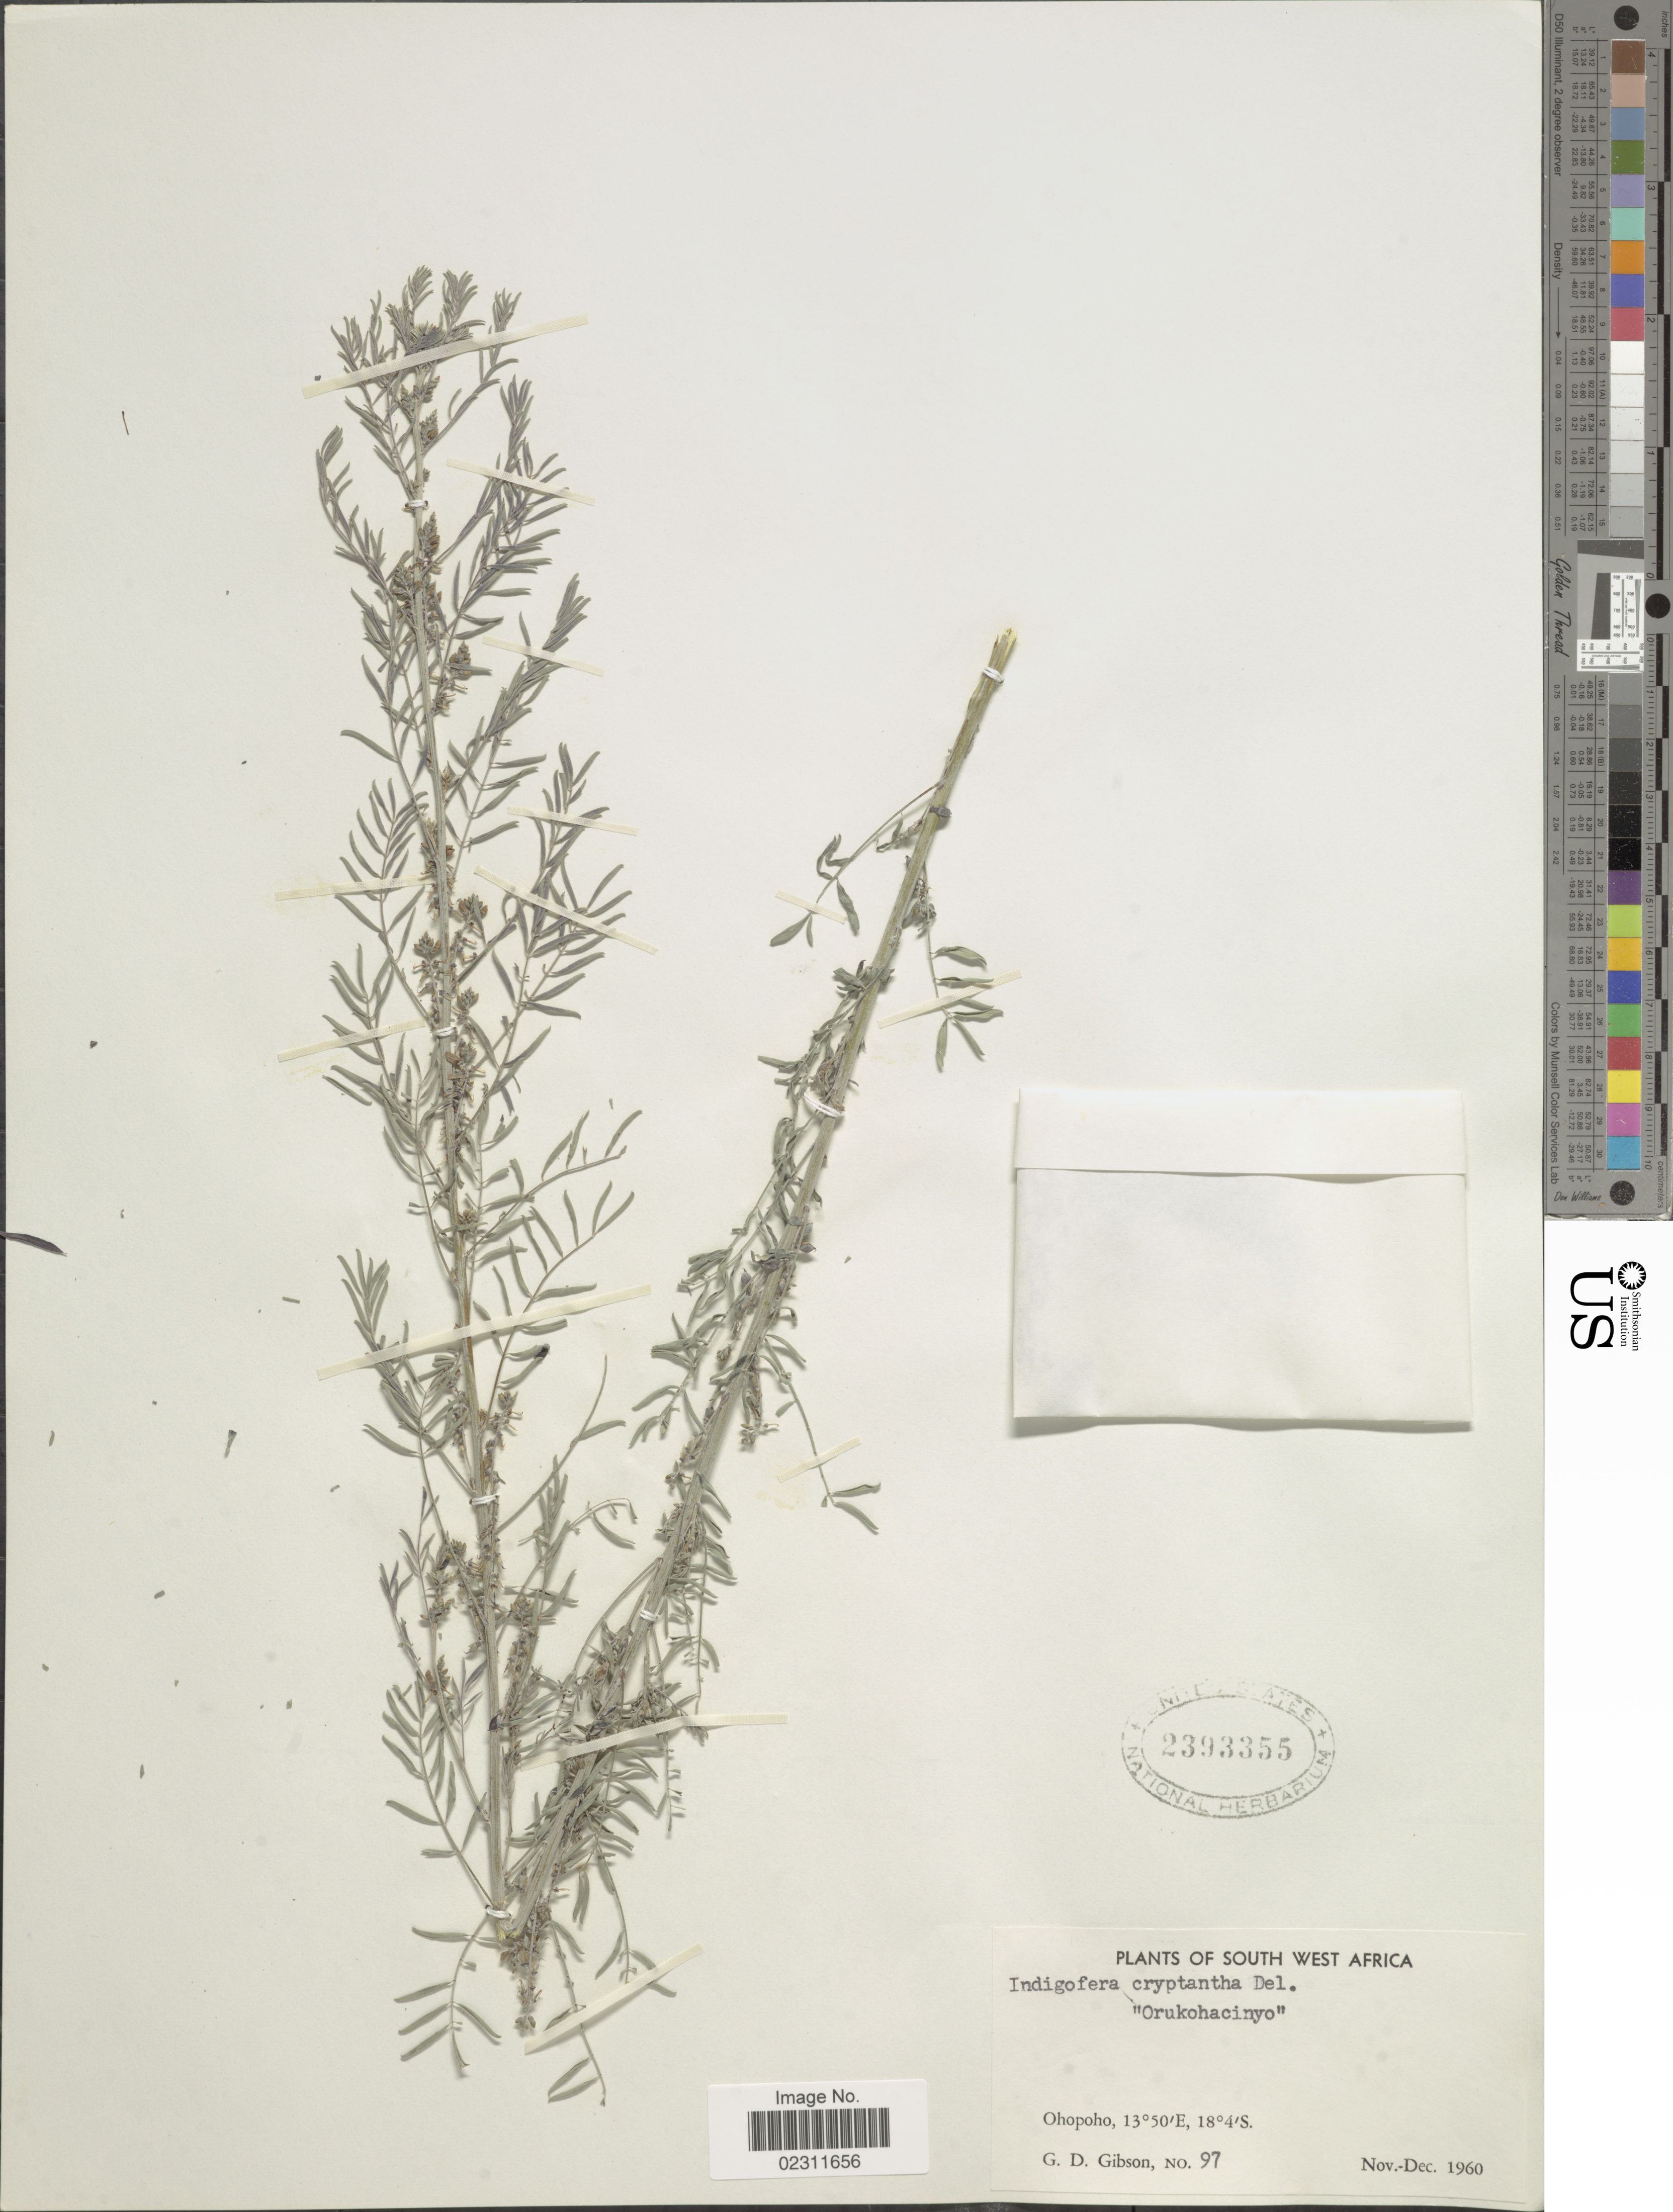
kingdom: Plantae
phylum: Tracheophyta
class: Magnoliopsida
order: Fabales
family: Fabaceae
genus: Indigofera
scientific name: Indigofera cryptantha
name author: Harv.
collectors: G. D. Gibson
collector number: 97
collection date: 1960-11/1960-12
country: Namibia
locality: South West Africa, Ohopoho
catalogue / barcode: US 2393355